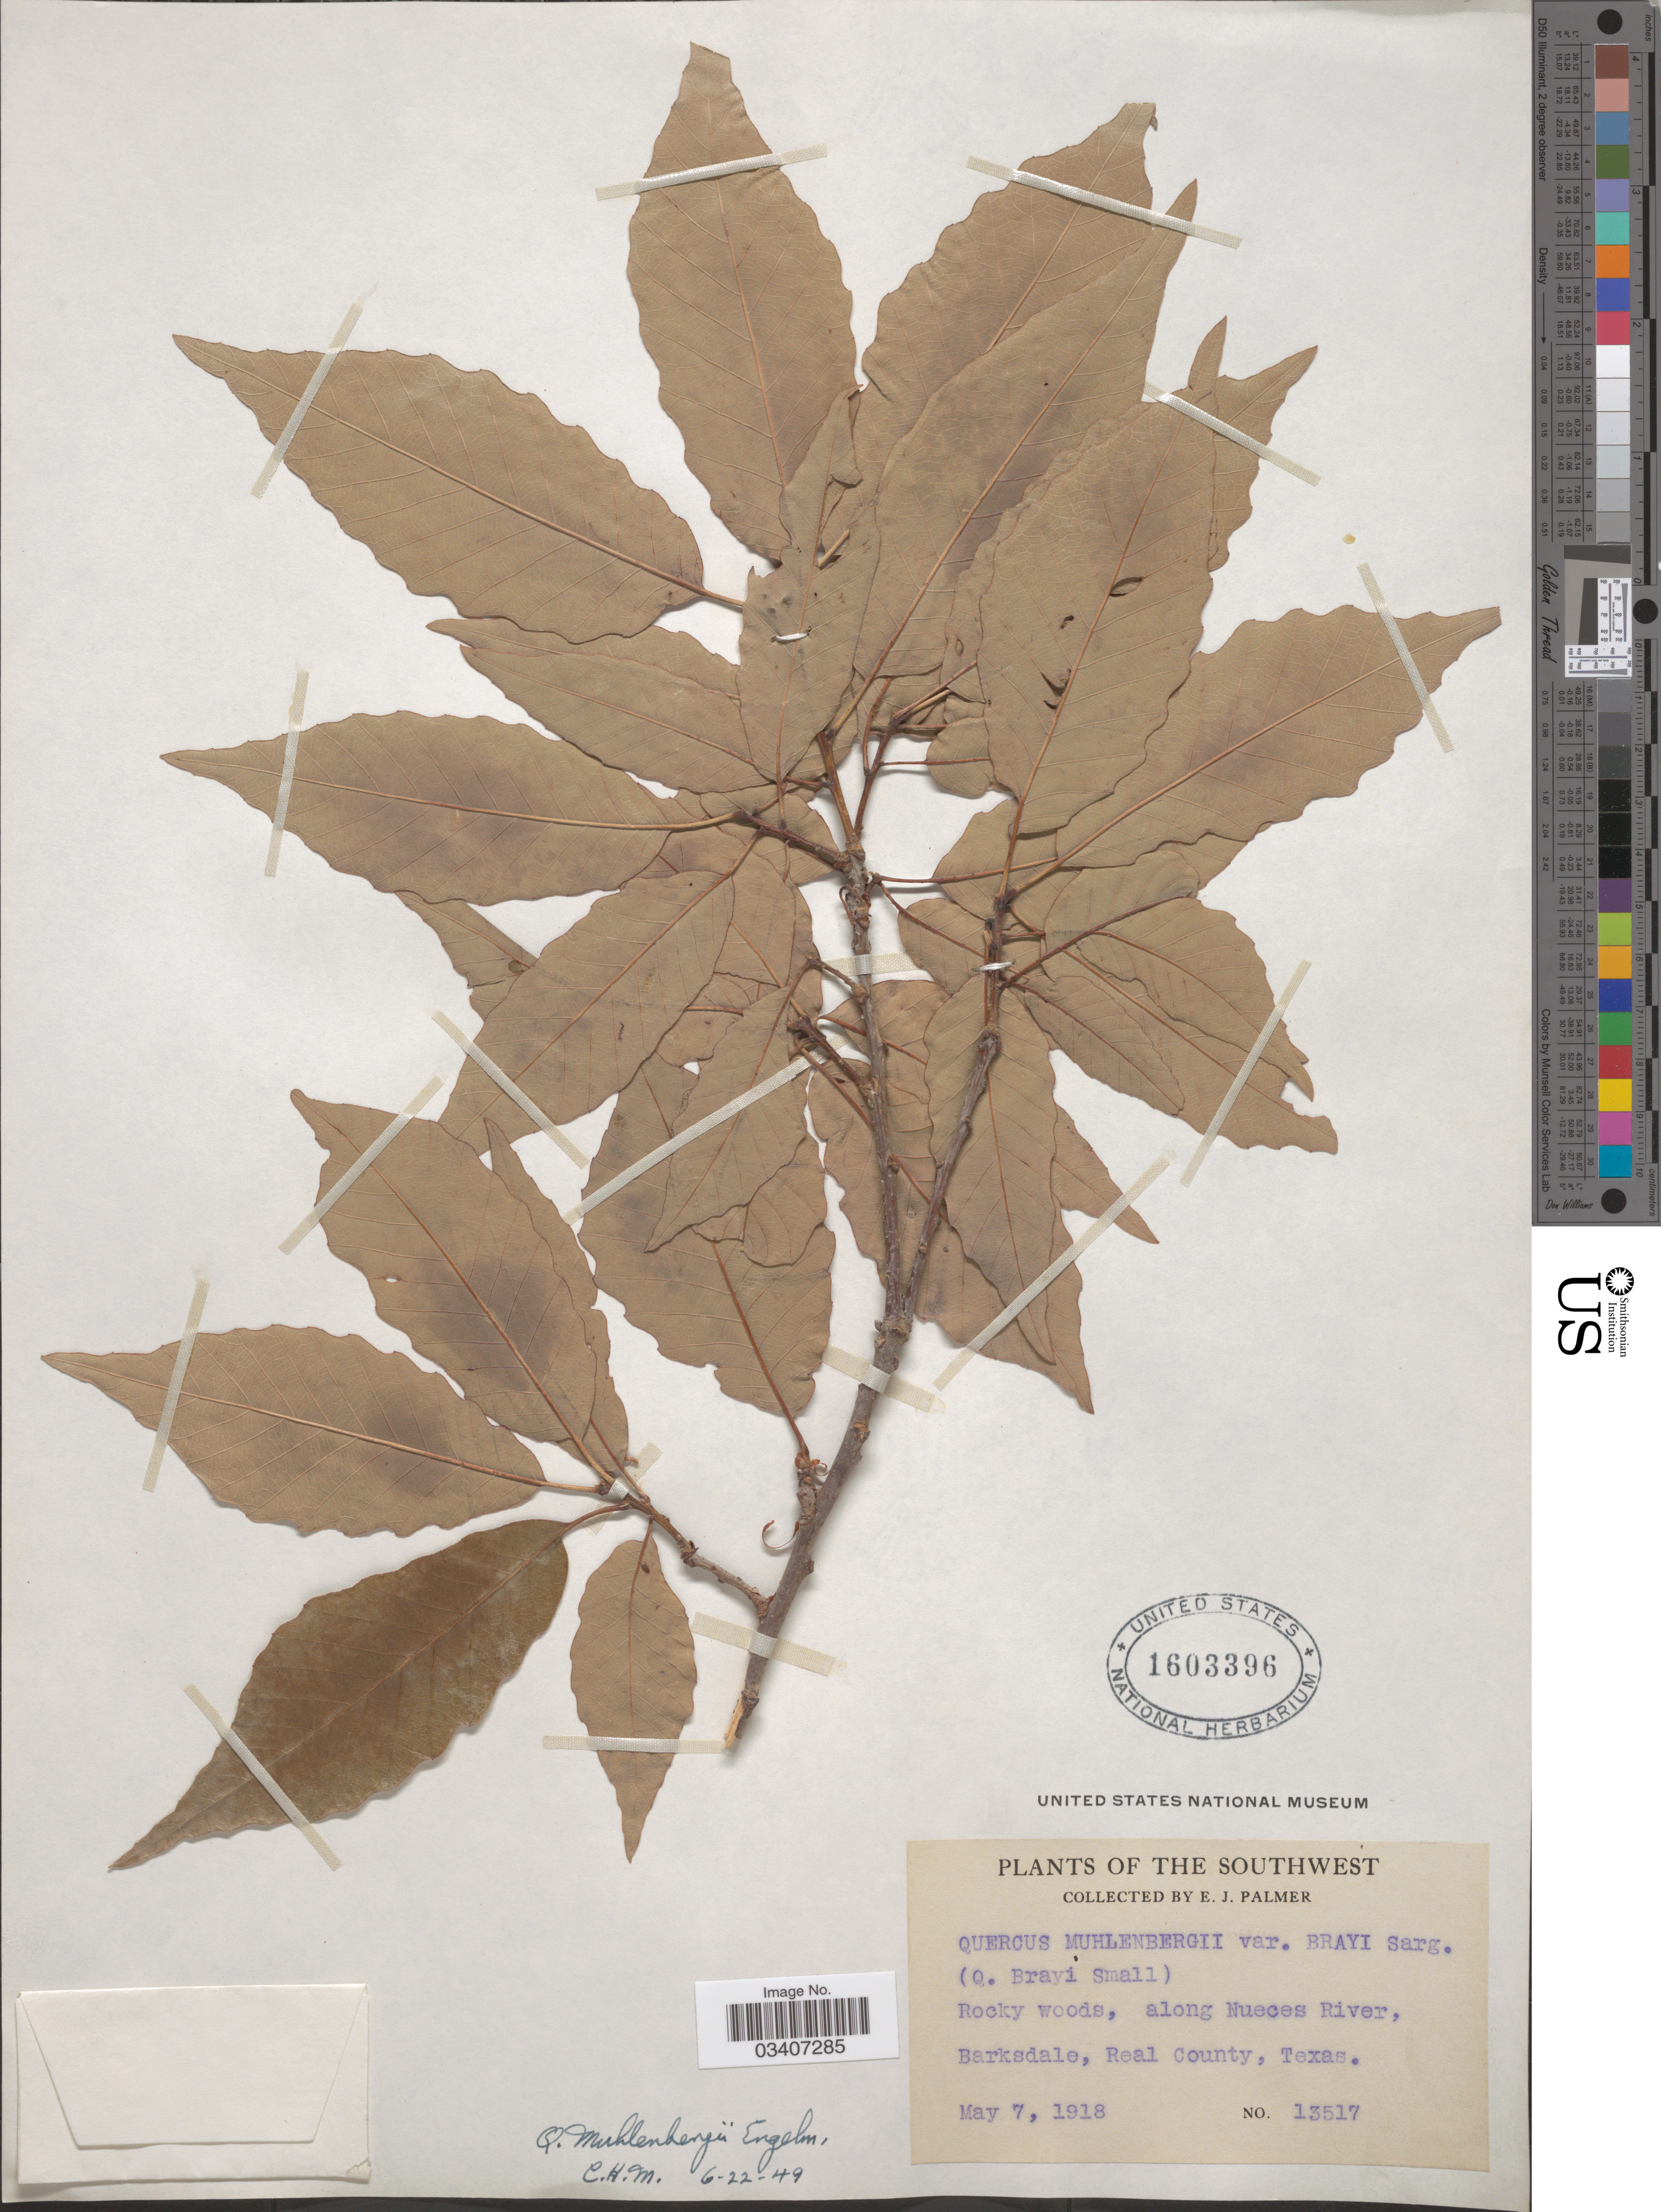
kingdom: Plantae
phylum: Tracheophyta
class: Magnoliopsida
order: Fagales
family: Fagaceae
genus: Quercus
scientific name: Quercus muehlenbergii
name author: Engelm.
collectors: E. J. Palmer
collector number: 13517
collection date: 1918-05-07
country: United States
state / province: Texas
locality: The Southwest. Rocky woods, along Nueces River, Barksdale, Real County.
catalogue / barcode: US 1603396